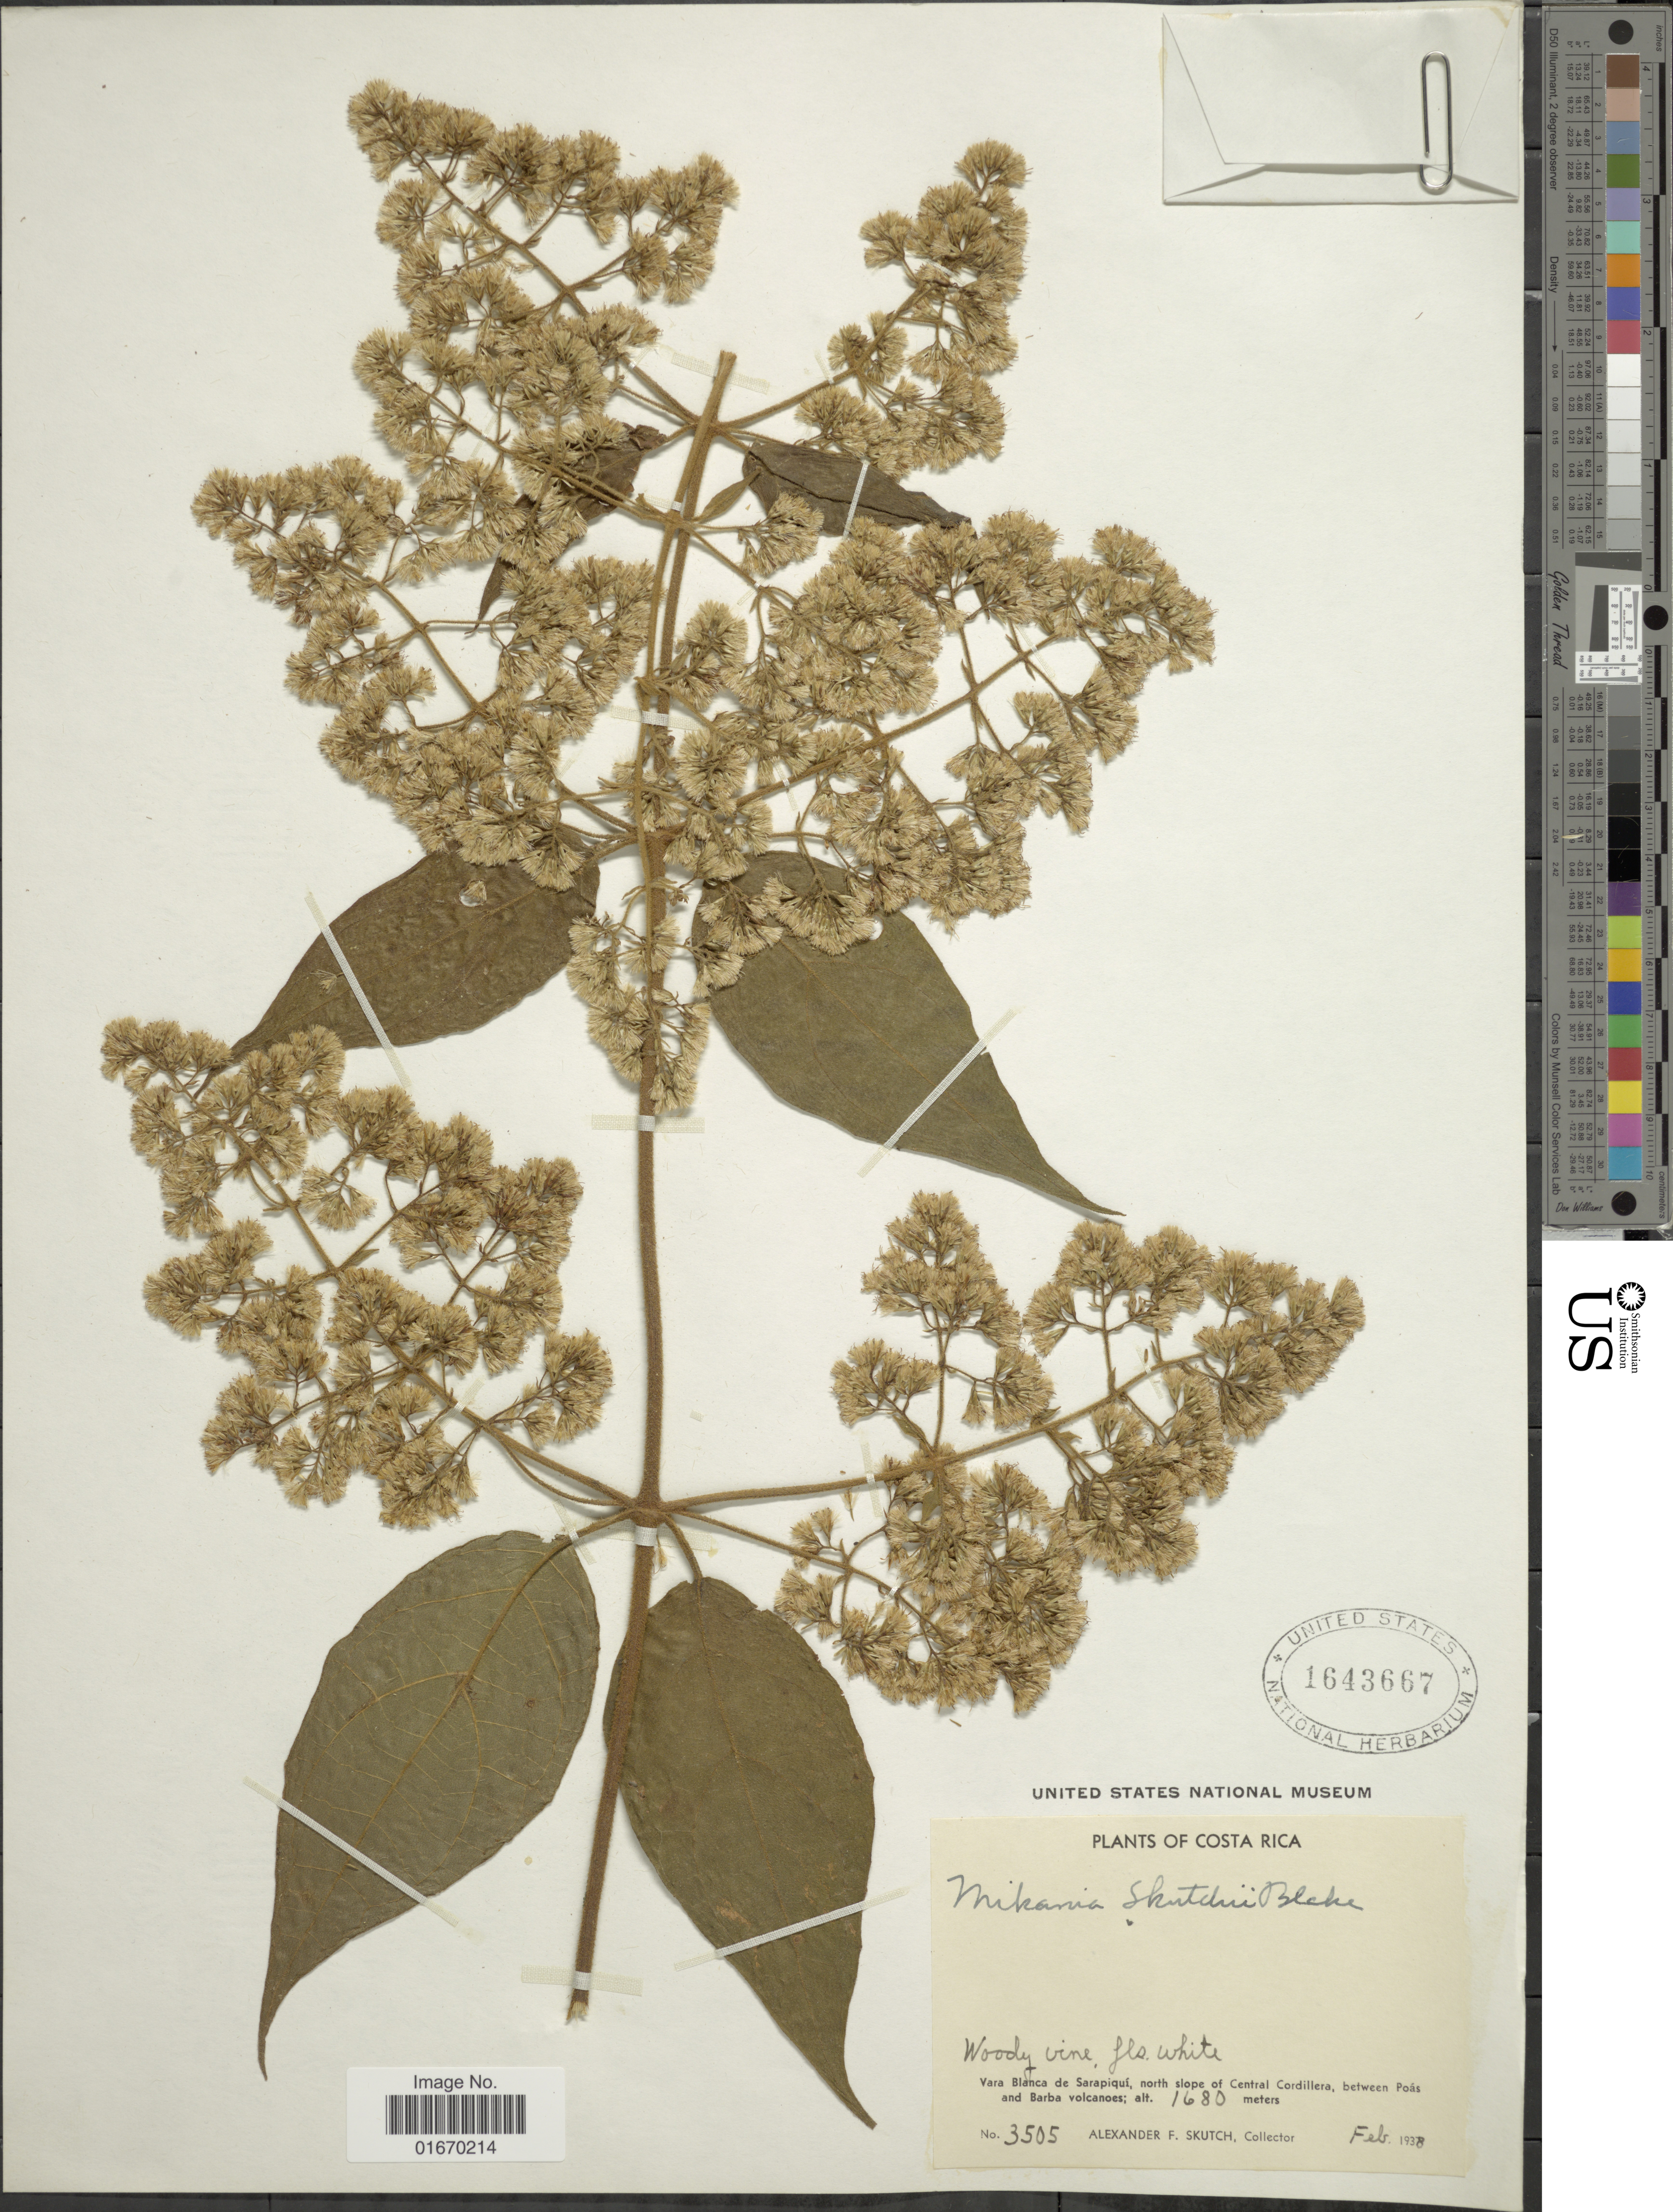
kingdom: Plantae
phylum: Tracheophyta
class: Magnoliopsida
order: Asterales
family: Asteraceae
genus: Mikania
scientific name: Mikania banisteriae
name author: DC.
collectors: A. F. Skutch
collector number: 3505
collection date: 1938-02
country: Costa Rica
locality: Vara Blanca de Sarapiqui, north slope of Central Cordillera, between Poas and Barba volcanoes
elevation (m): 1680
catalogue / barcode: US 1643667